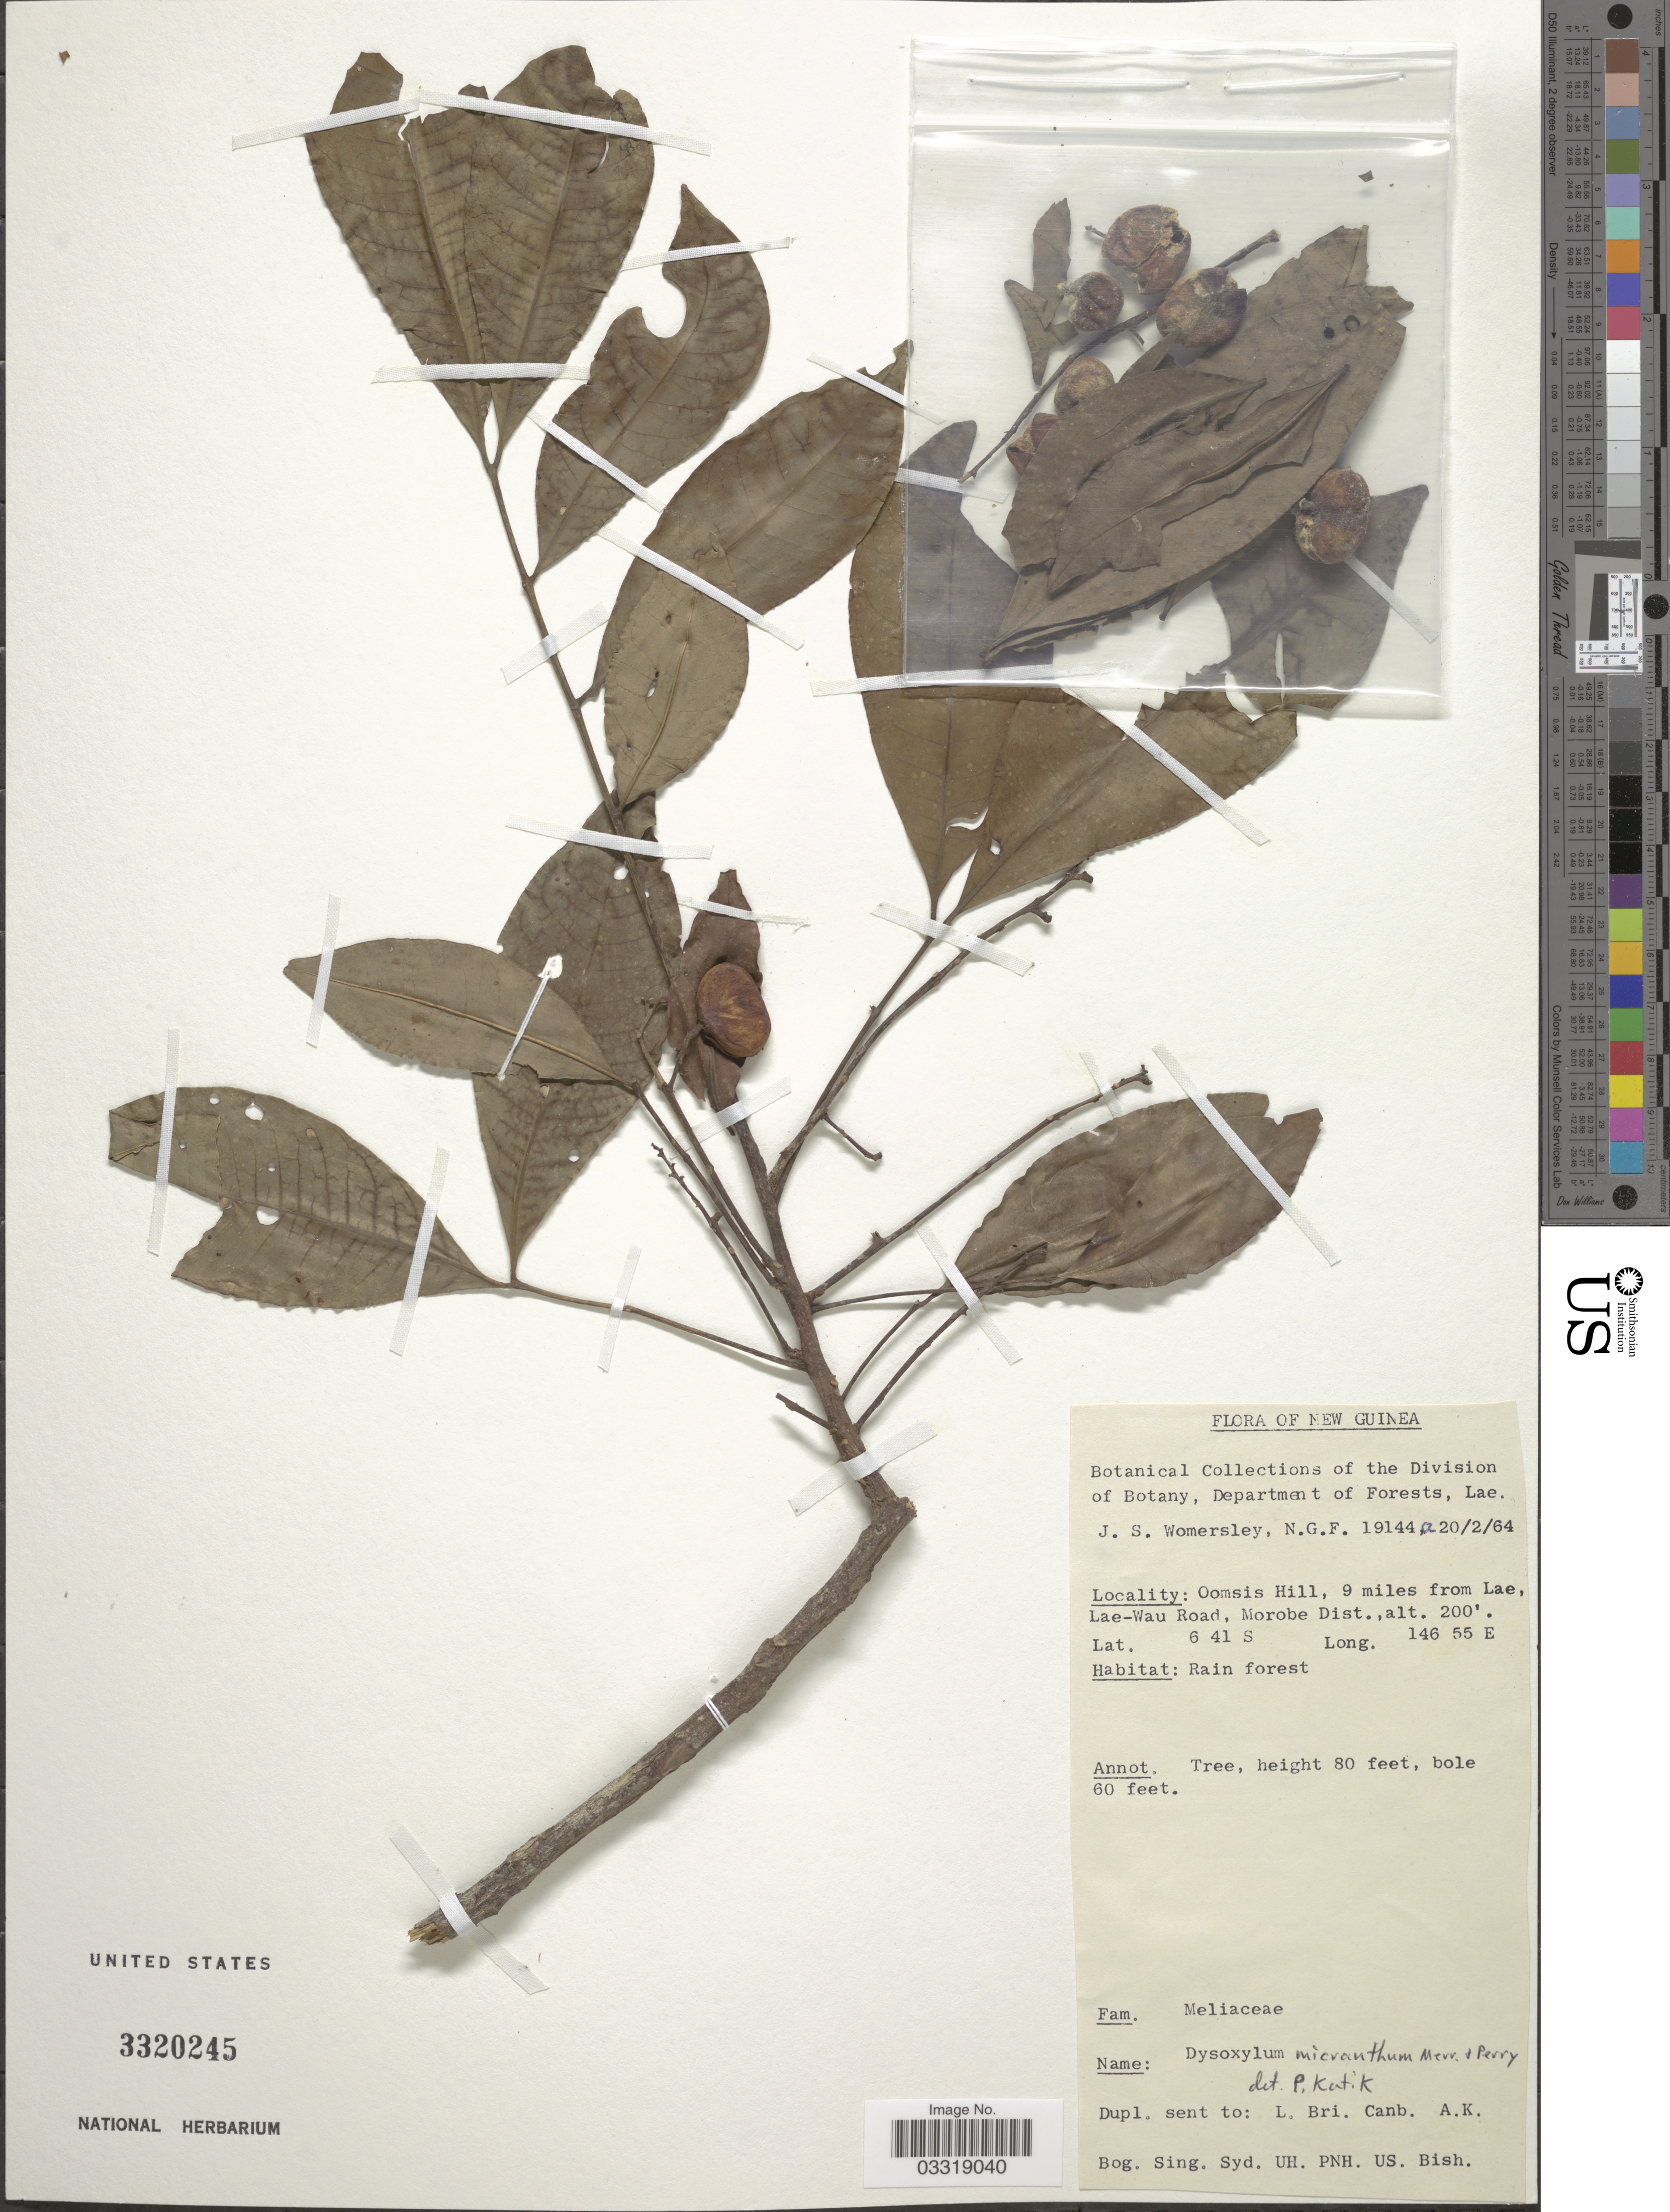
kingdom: Plantae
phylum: Tracheophyta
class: Magnoliopsida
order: Sapindales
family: Meliaceae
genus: Didymocheton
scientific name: Didymocheton papuanus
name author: (Merr. & L.M. Perry) Mabb.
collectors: J. S. Womersley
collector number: NGF 19144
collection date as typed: Transcribed d/m/y: 20/2/64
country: Papua New Guinea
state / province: Morobe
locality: New Guinea. Oomsis Hill, 9 miles from Lae, Lau-Wau Road, Morobe Dist.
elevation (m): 61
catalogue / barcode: US 3320245